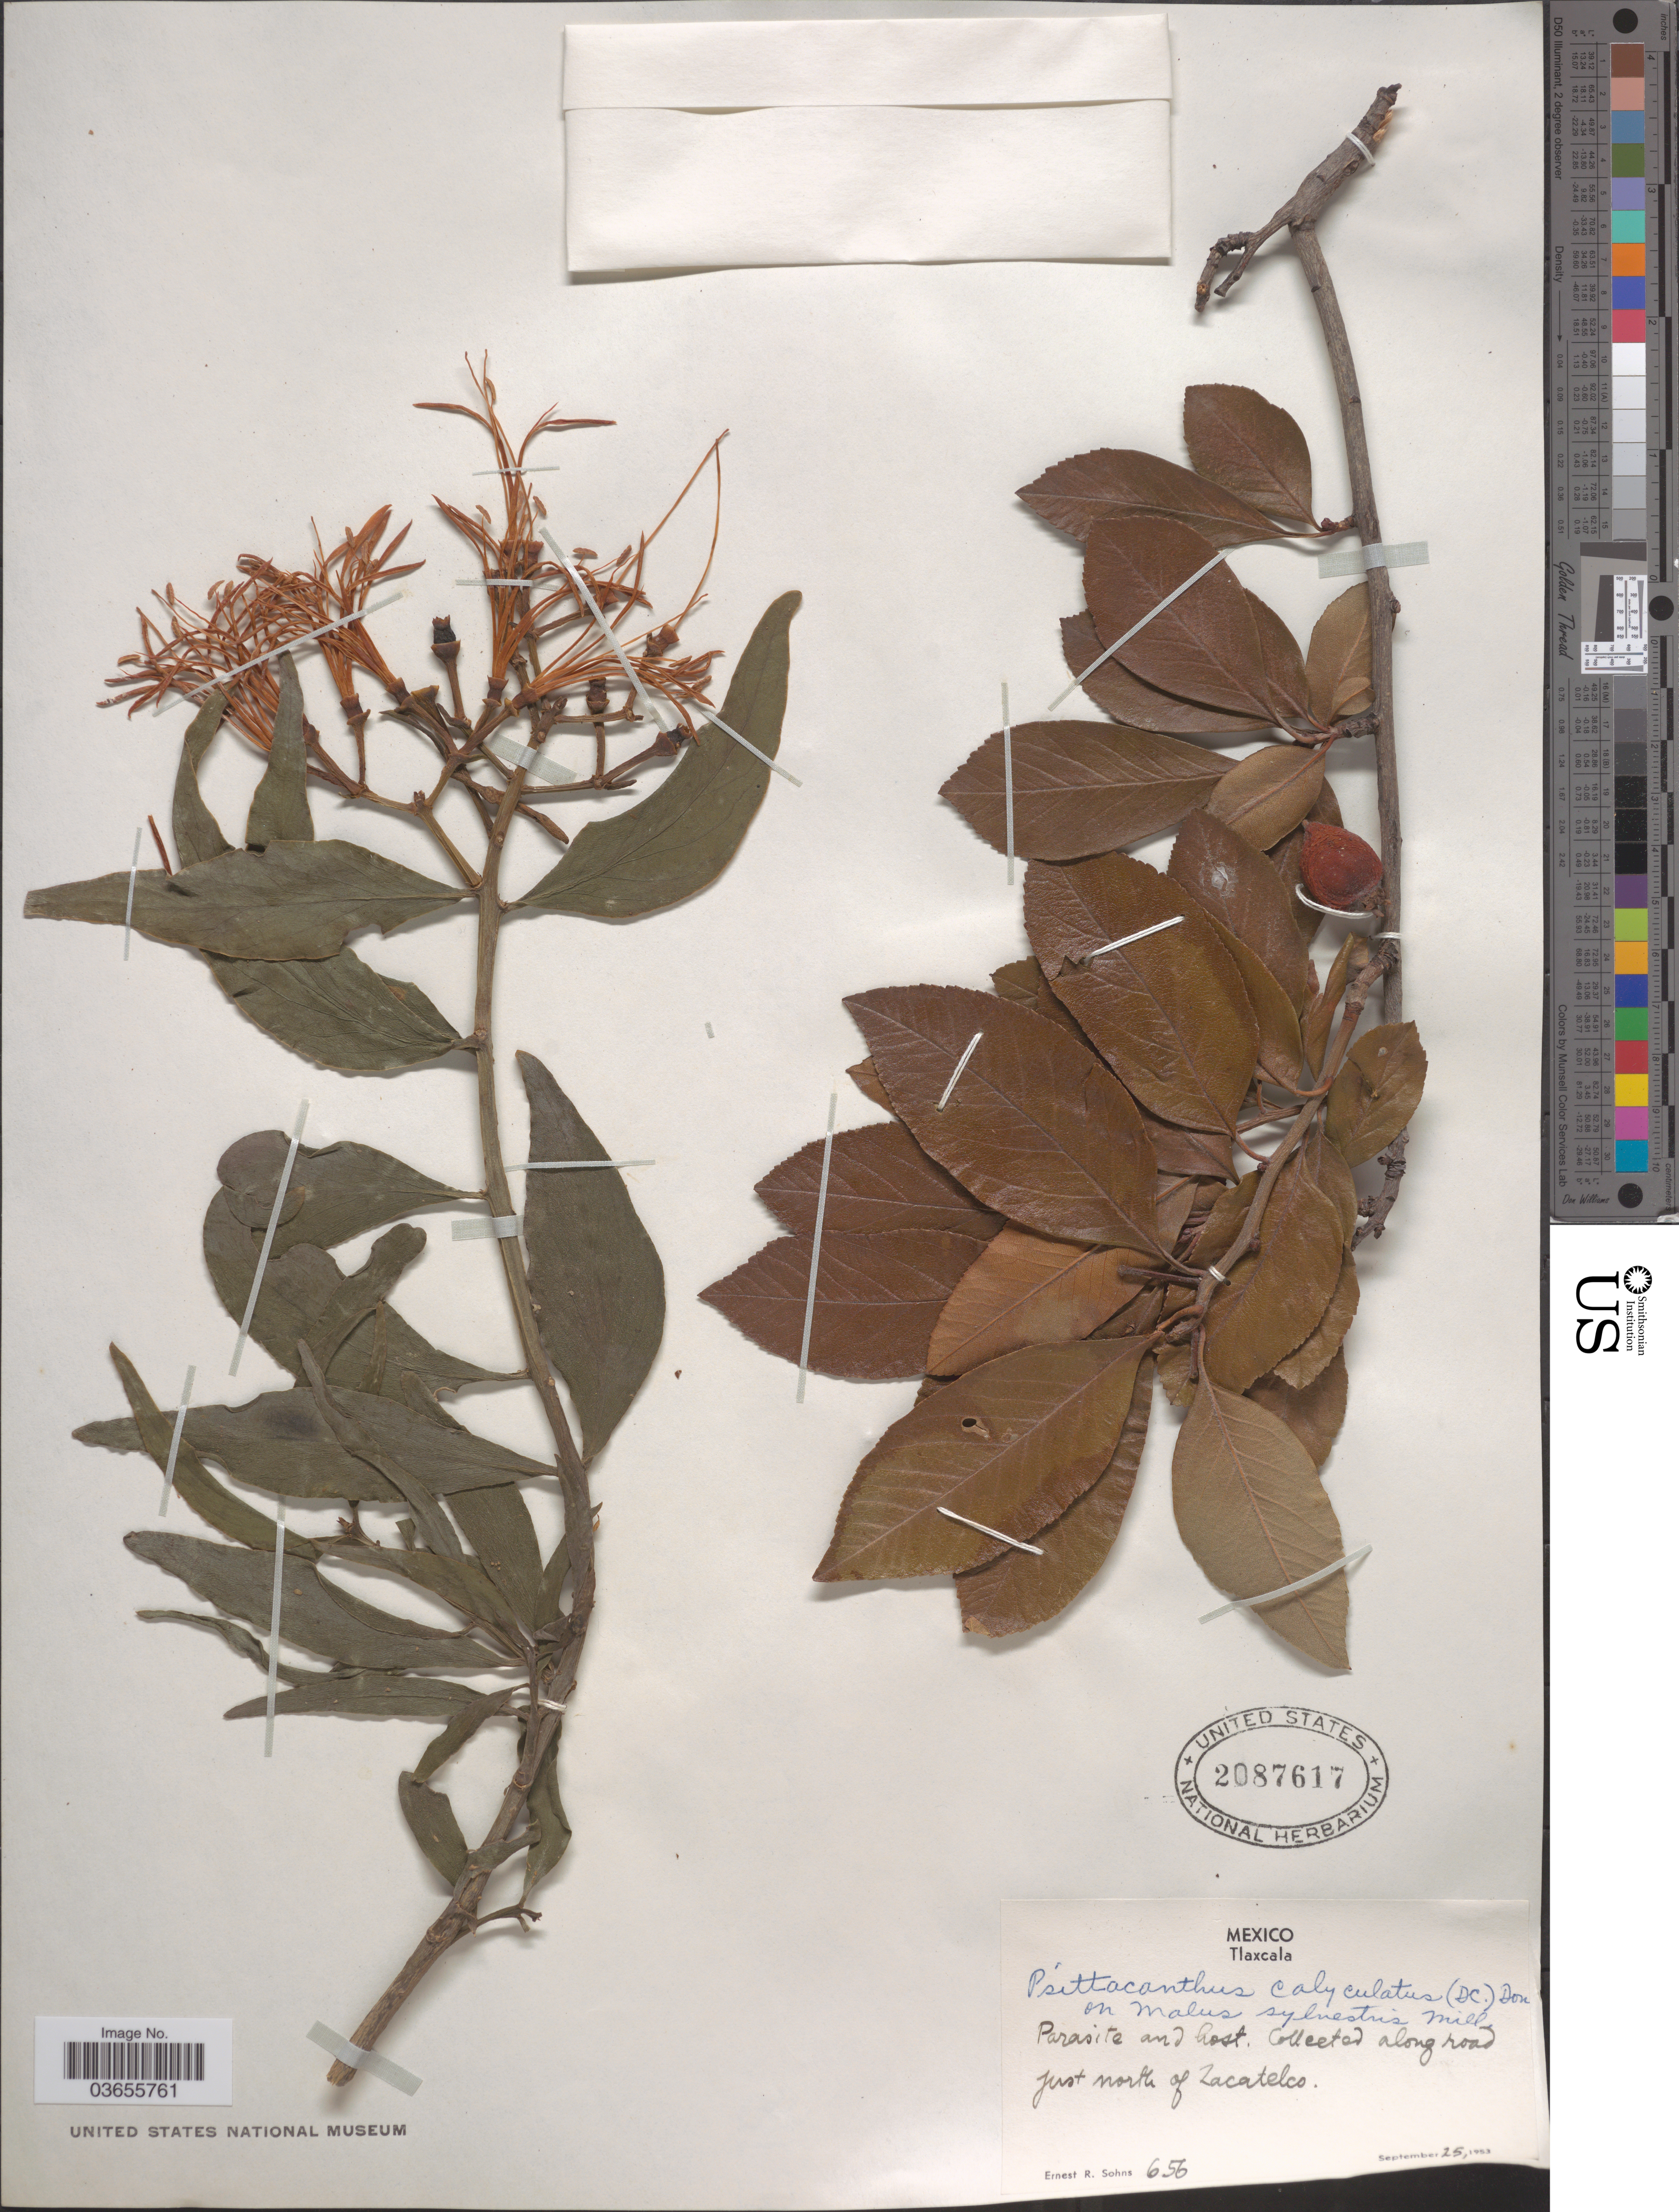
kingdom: Plantae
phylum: Tracheophyta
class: Magnoliopsida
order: Santalales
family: Loranthaceae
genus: Psittacanthus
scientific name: Psittacanthus sp.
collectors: E. R. Sohns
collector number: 656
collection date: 1953-09-25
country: Mexico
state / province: Tlaxcala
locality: Along road just north of Zacatelco.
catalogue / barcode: US 2087617